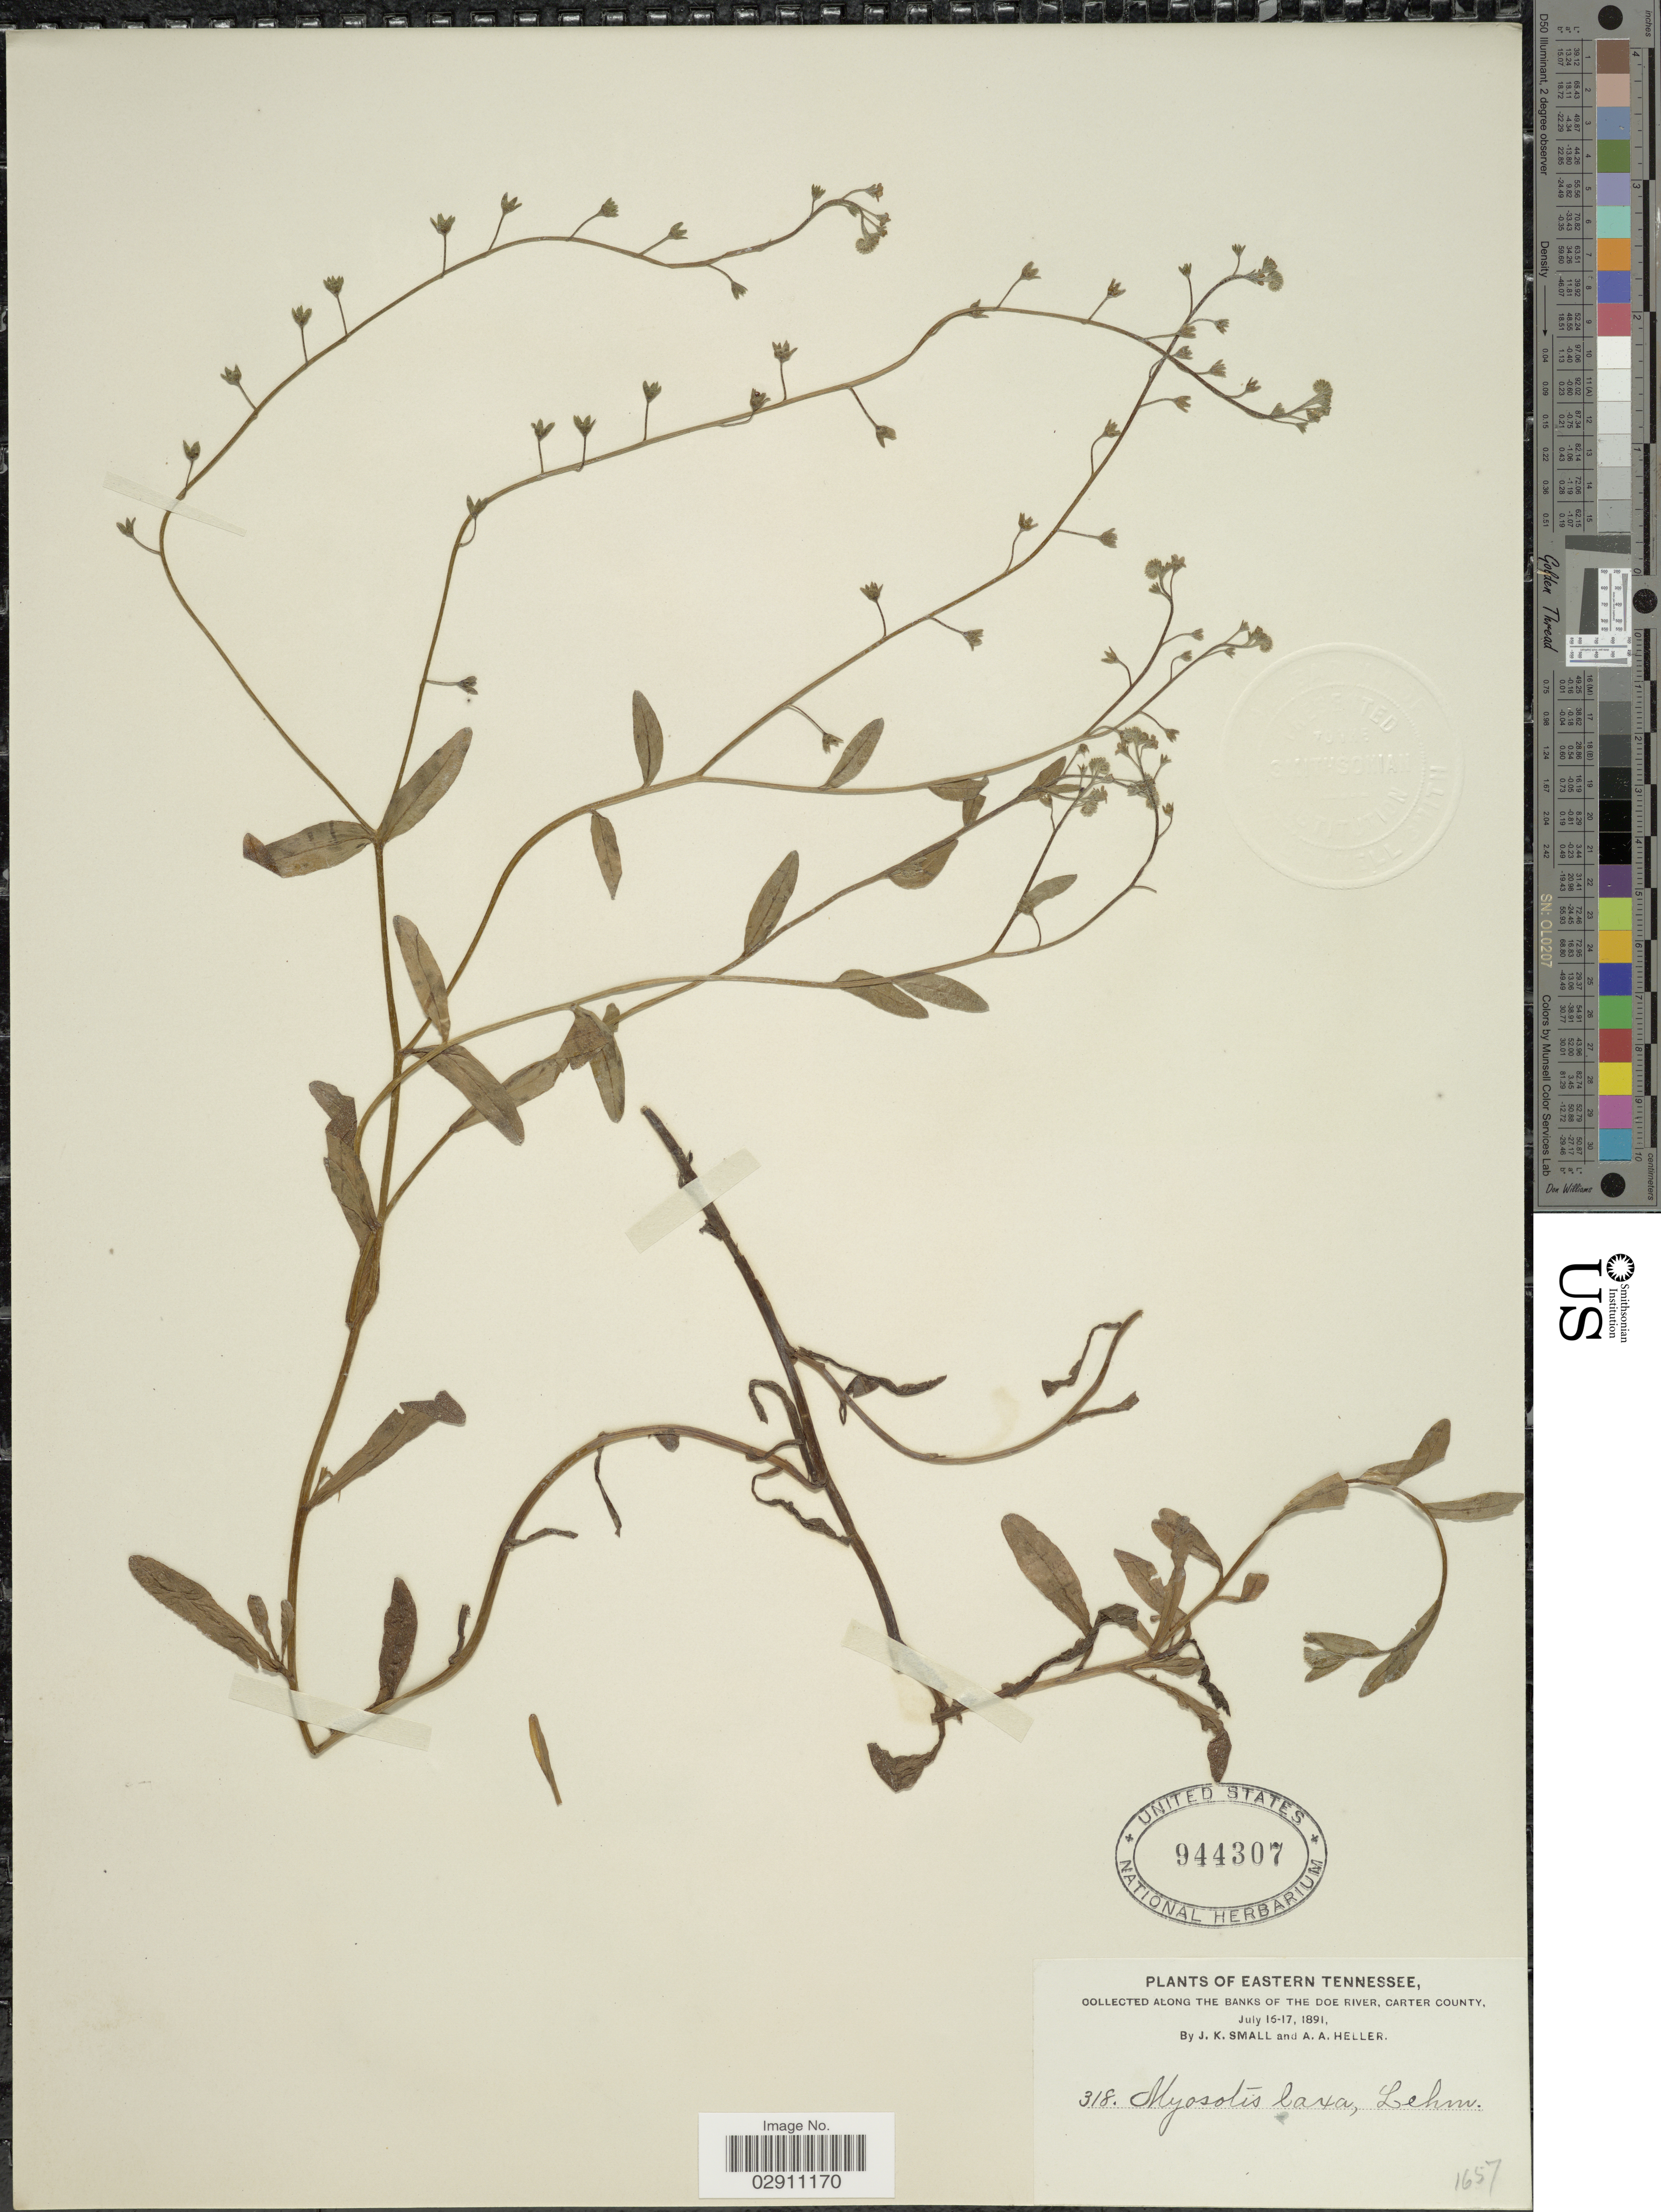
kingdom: Plantae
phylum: Tracheophyta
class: Magnoliopsida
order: Boraginales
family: Boraginaceae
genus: Myosotis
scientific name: Myosotis laxa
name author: F. Lehm.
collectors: J. K. Small & A. A. Heller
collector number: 318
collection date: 1891-07-16/1891-07-17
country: United States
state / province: Tennessee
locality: Eastern Tennessee, along the banks of the Doe River, Carter County.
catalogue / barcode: US 944307